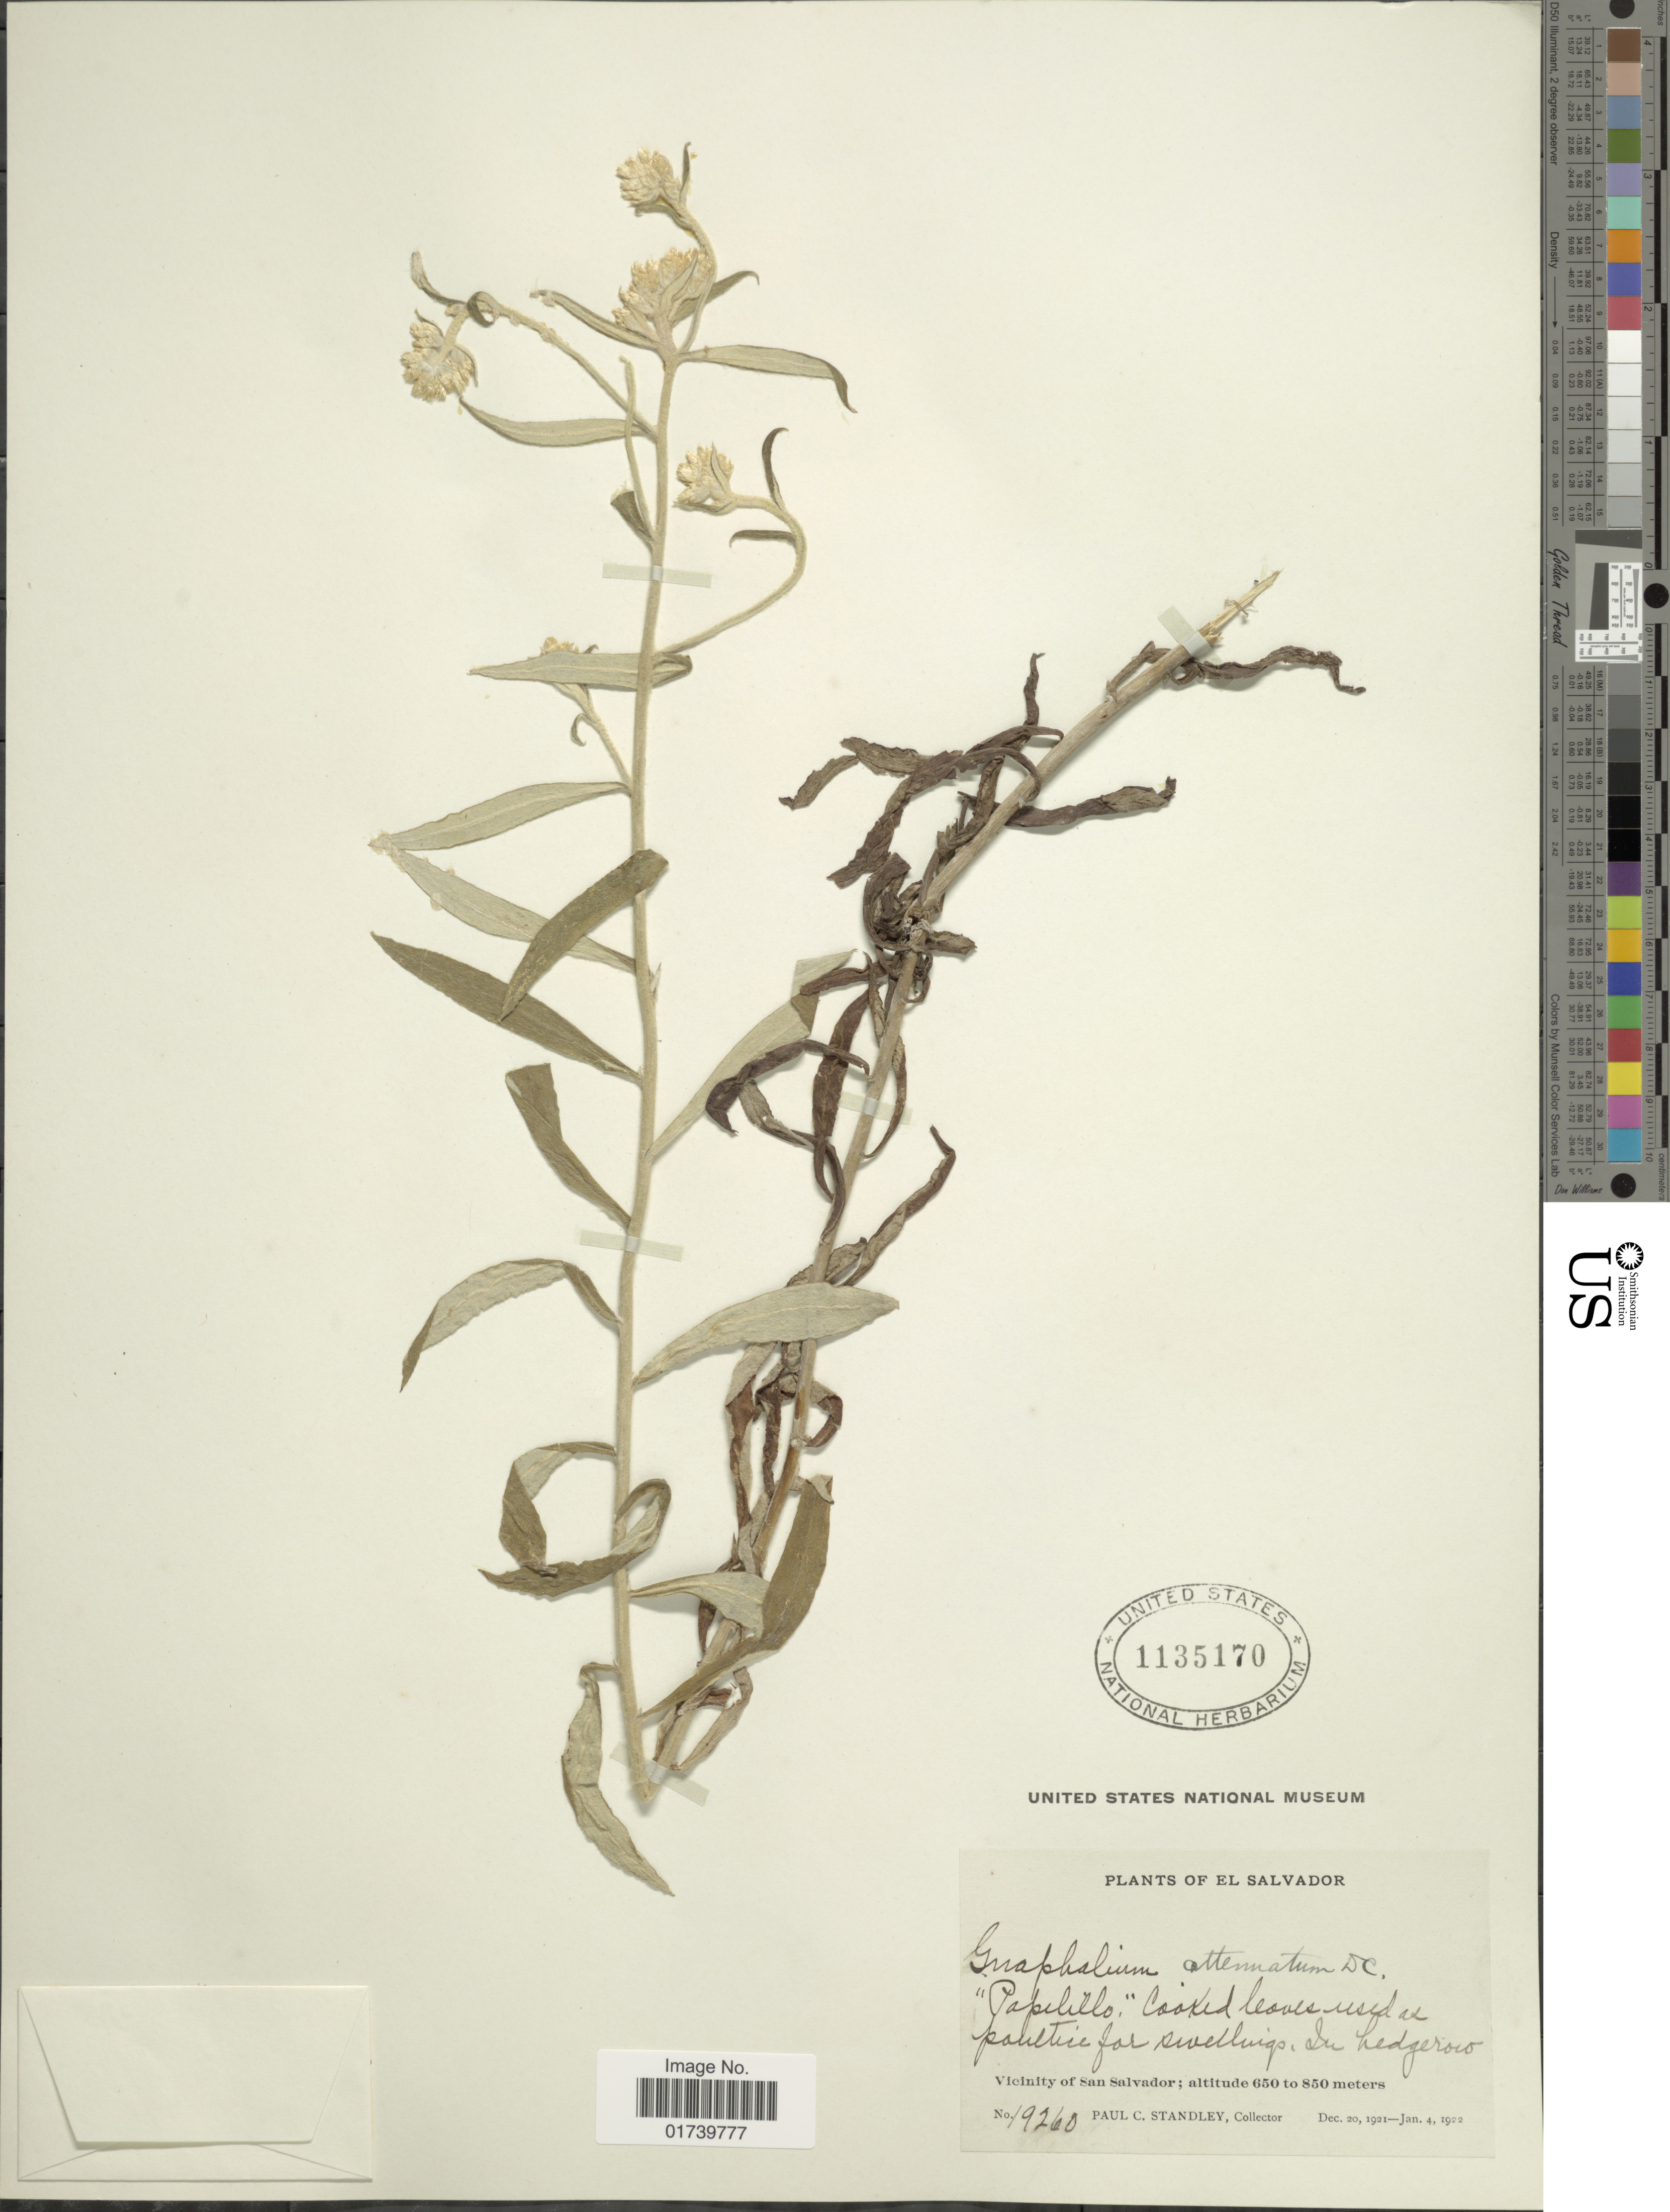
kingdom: Plantae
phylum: Tracheophyta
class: Magnoliopsida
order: Asterales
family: Asteraceae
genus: Pseudognaphalium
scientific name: Pseudognaphalium attenuatum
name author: (DC.) Anderb.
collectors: P. C. Standley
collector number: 19260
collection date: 1921-12-20/1922-01-04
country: El Salvador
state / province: San Salvador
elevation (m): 650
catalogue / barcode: US 1135170